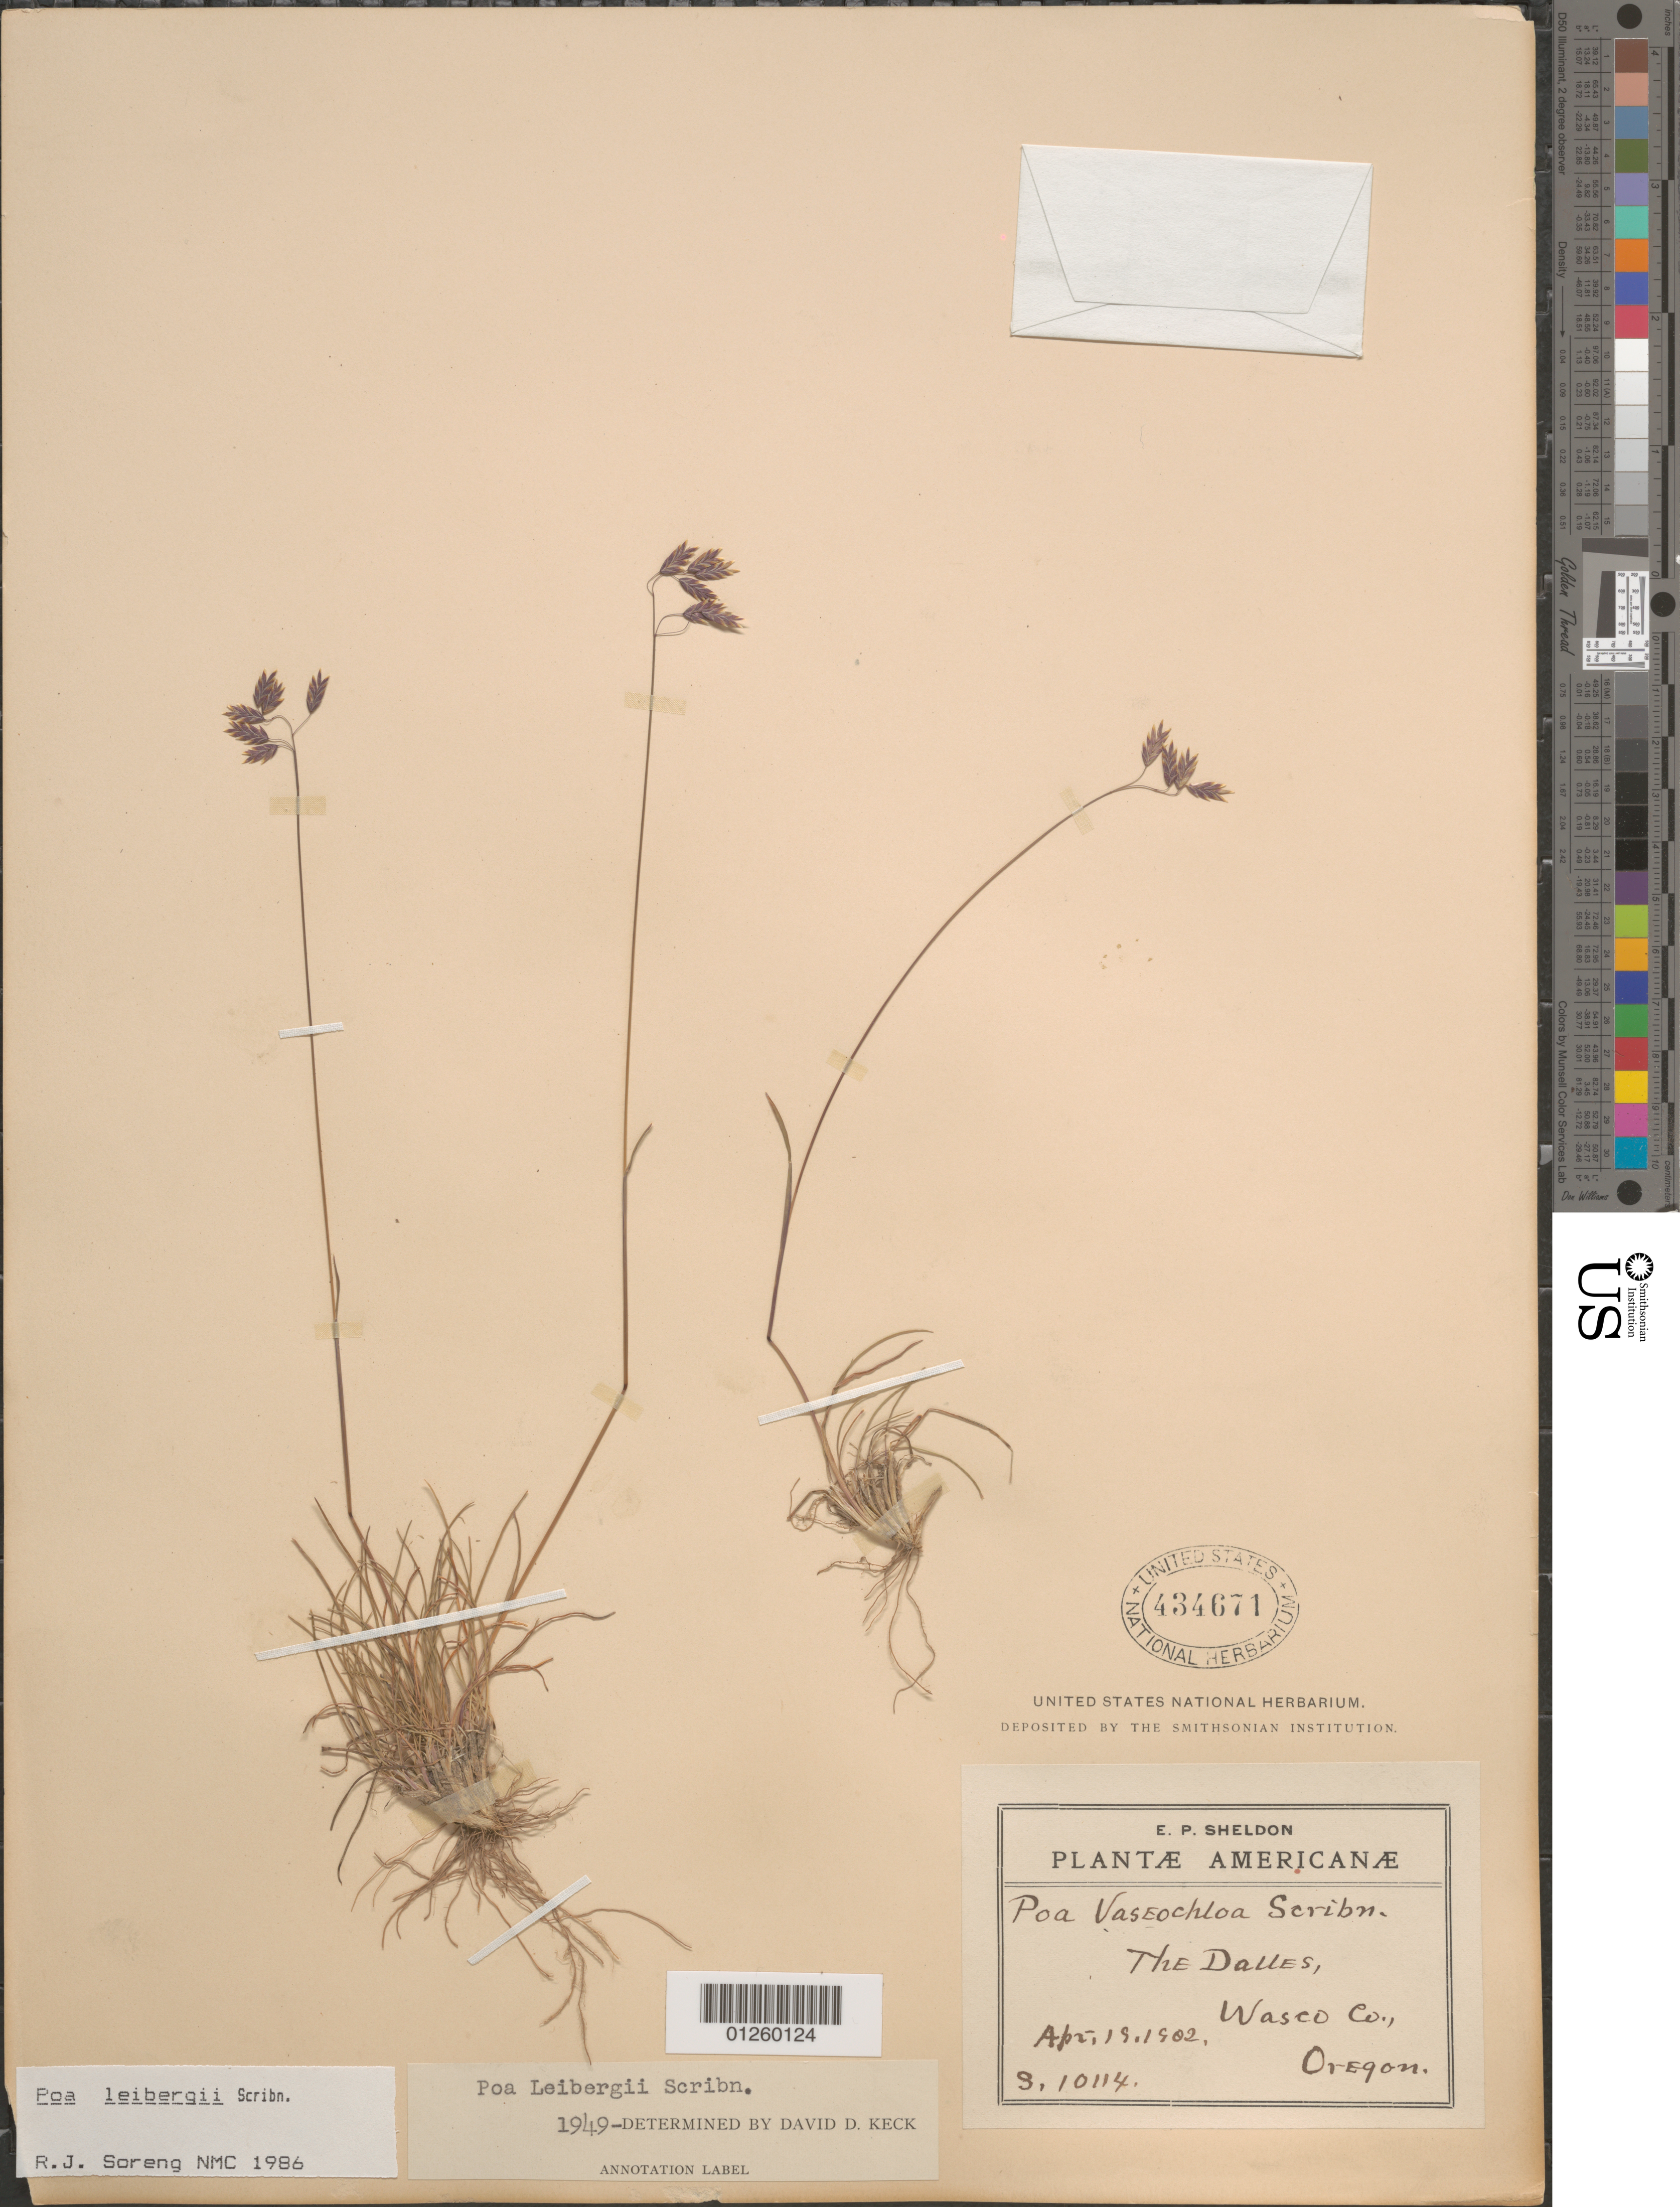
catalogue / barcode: US 434671